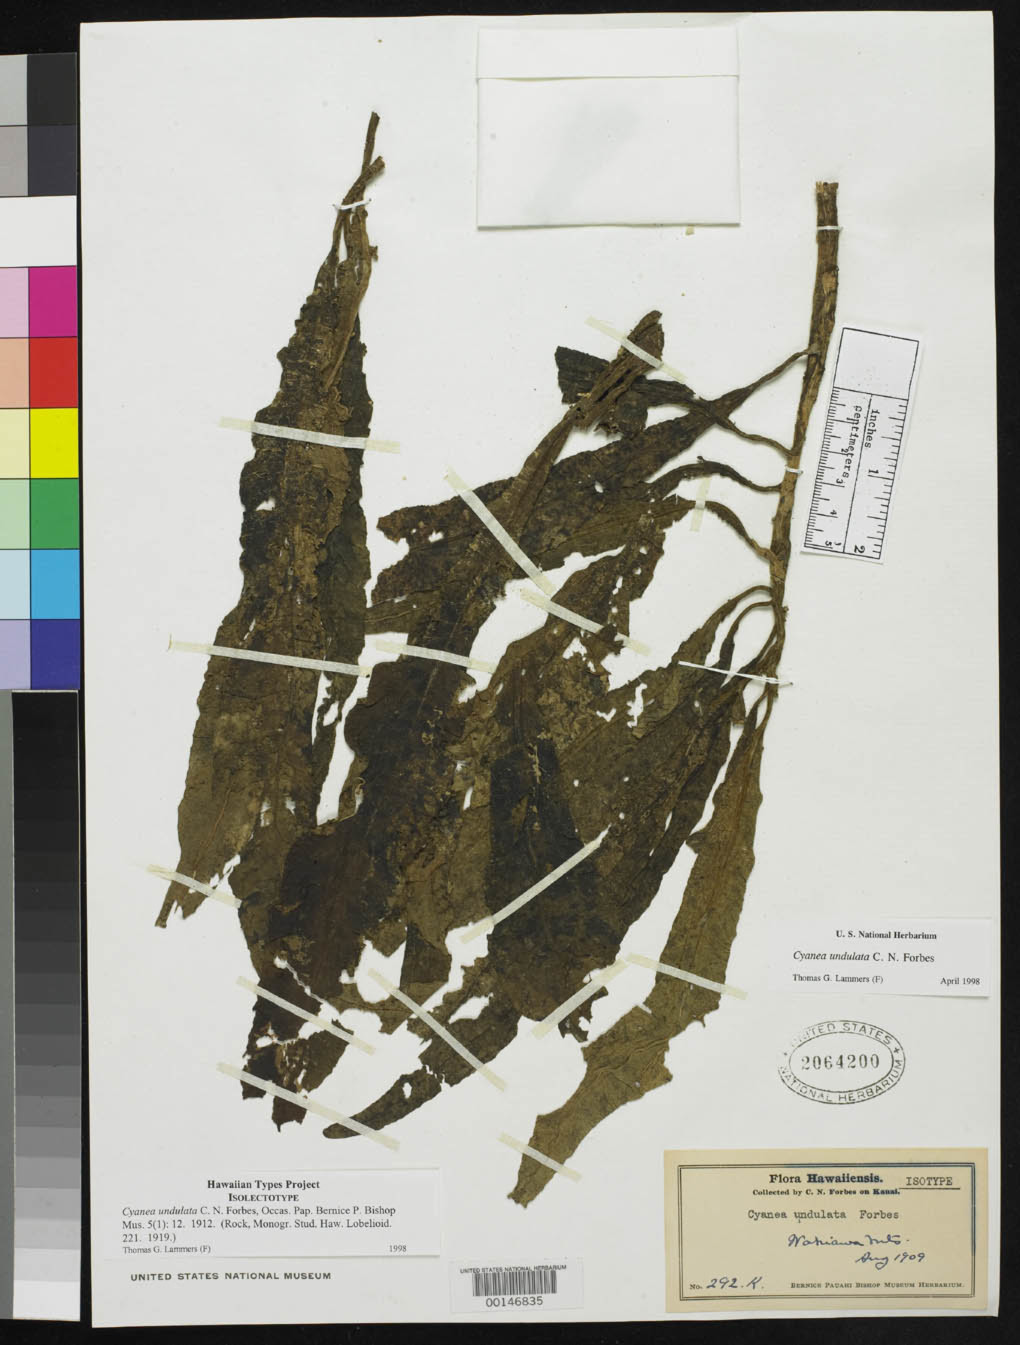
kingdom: Plantae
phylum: Tracheophyta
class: Magnoliopsida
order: Asterales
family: Campanulaceae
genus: Cyanea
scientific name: Cyanea undulata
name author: C.N. Forbes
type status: Isolectotype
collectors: C. N. Forbes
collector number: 292.K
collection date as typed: Aug 1909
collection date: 1909-08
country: United States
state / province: Hawaii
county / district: Kauai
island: Kaua'i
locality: Wahiawa Mts.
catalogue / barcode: US 2064200